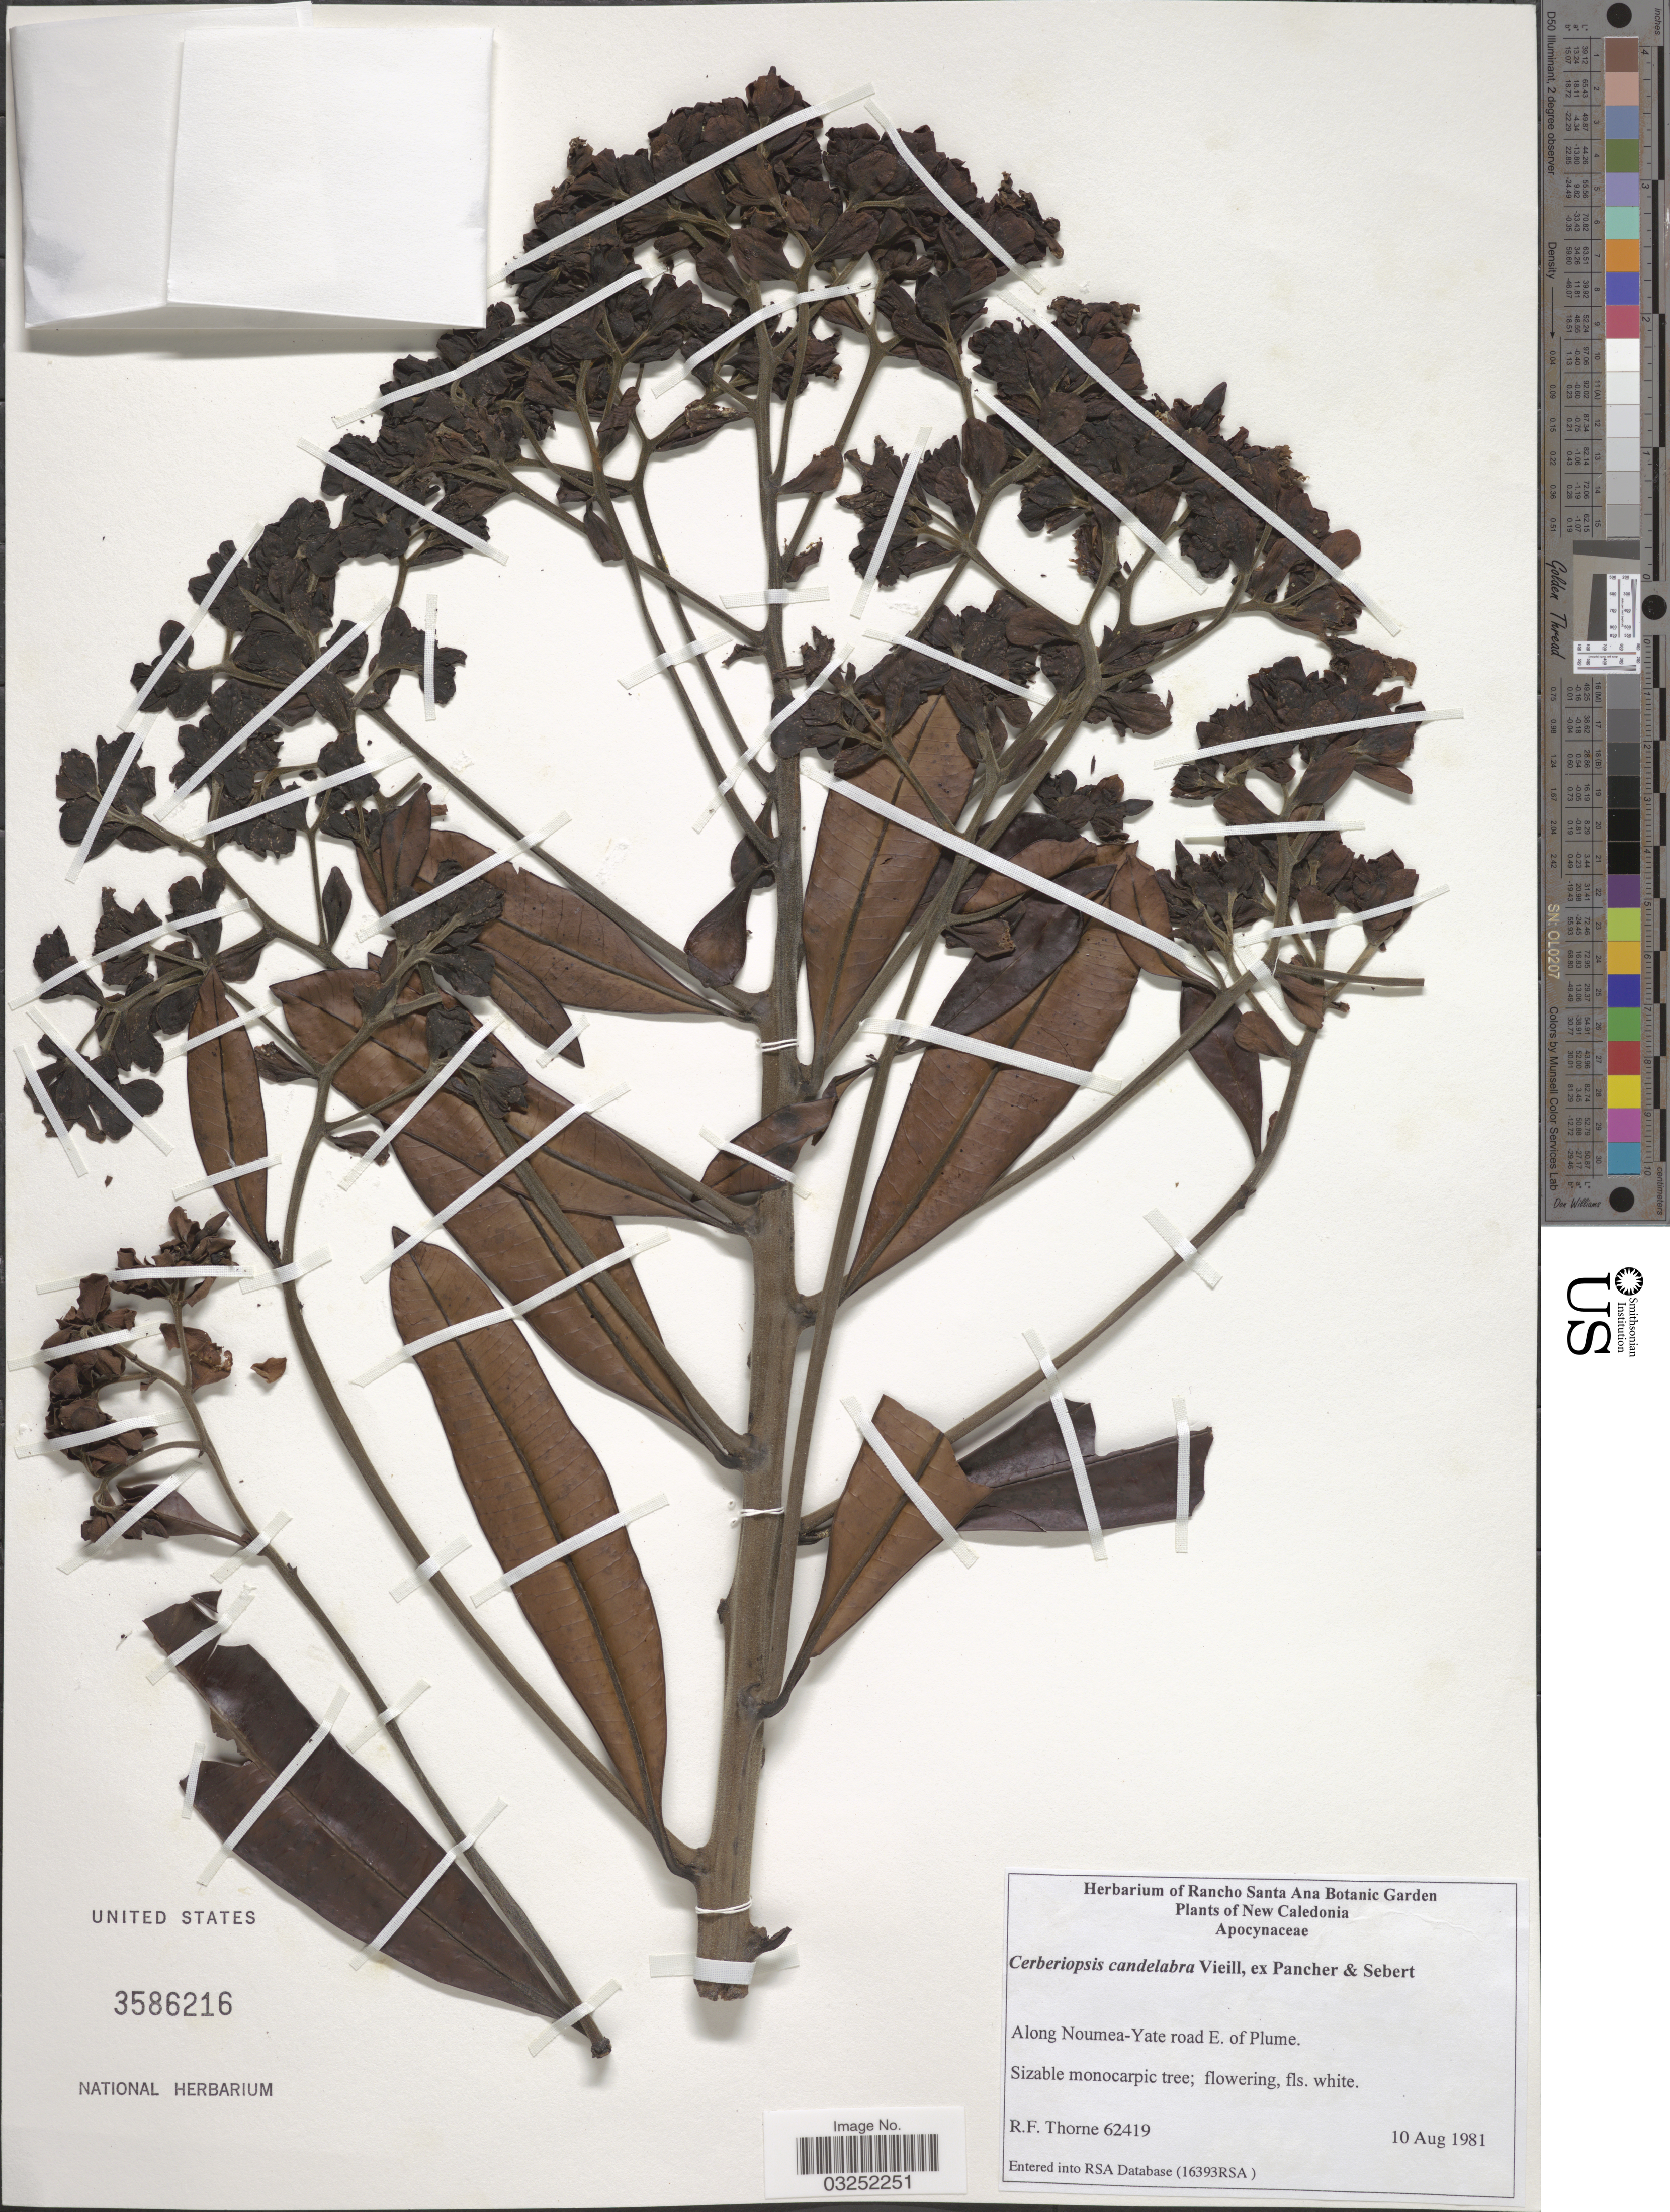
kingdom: Plantae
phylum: Tracheophyta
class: Magnoliopsida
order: Gentianales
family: Apocynaceae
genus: Cerberiopsis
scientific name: Cerberiopsis candelabra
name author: Vieill. ex Pancher & Sebert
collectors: R. Thorne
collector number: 62419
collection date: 1981-08-10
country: New Caledonia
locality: Along Noumea-Yate road E. of Plume.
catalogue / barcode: US 3586216